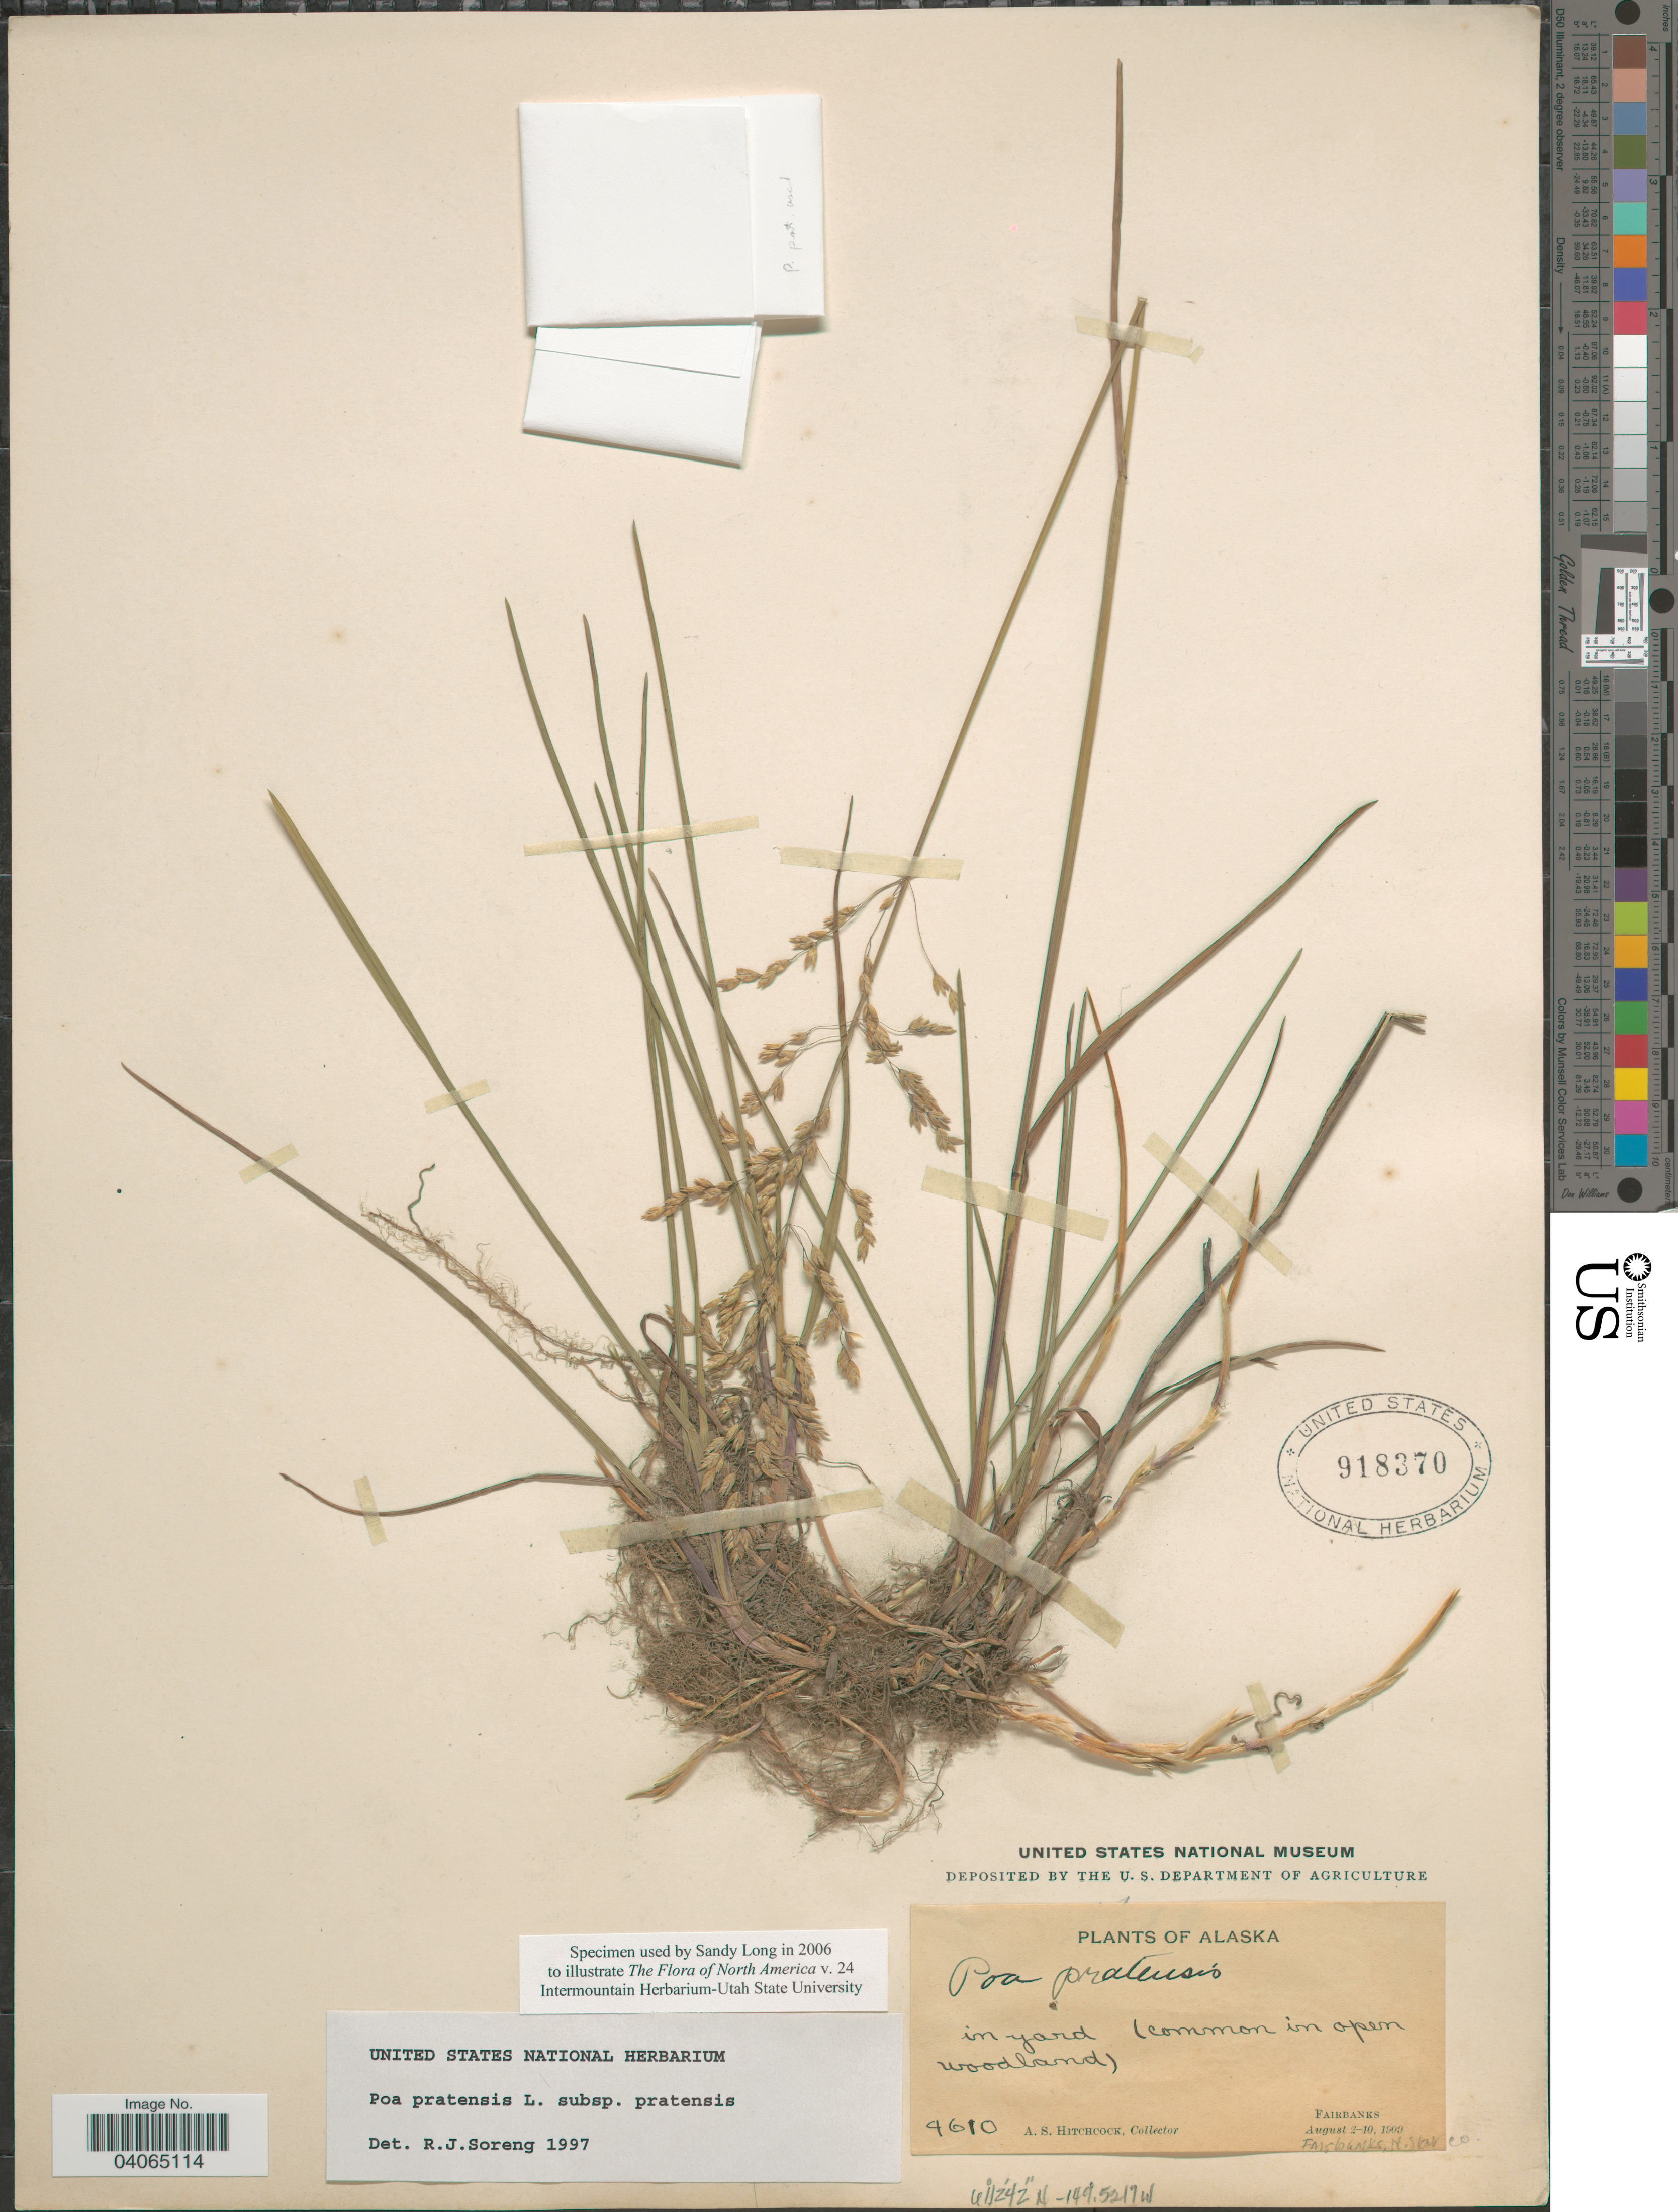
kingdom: Plantae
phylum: Tracheophyta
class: Liliopsida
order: Poales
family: Poaceae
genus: Poa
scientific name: Poa pratensis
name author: L.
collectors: A. S. Hitchcock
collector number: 4610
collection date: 1909-08-02/1909-08-10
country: United States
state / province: Alaska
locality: Fairbanks, N. Star Co.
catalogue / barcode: US 918370